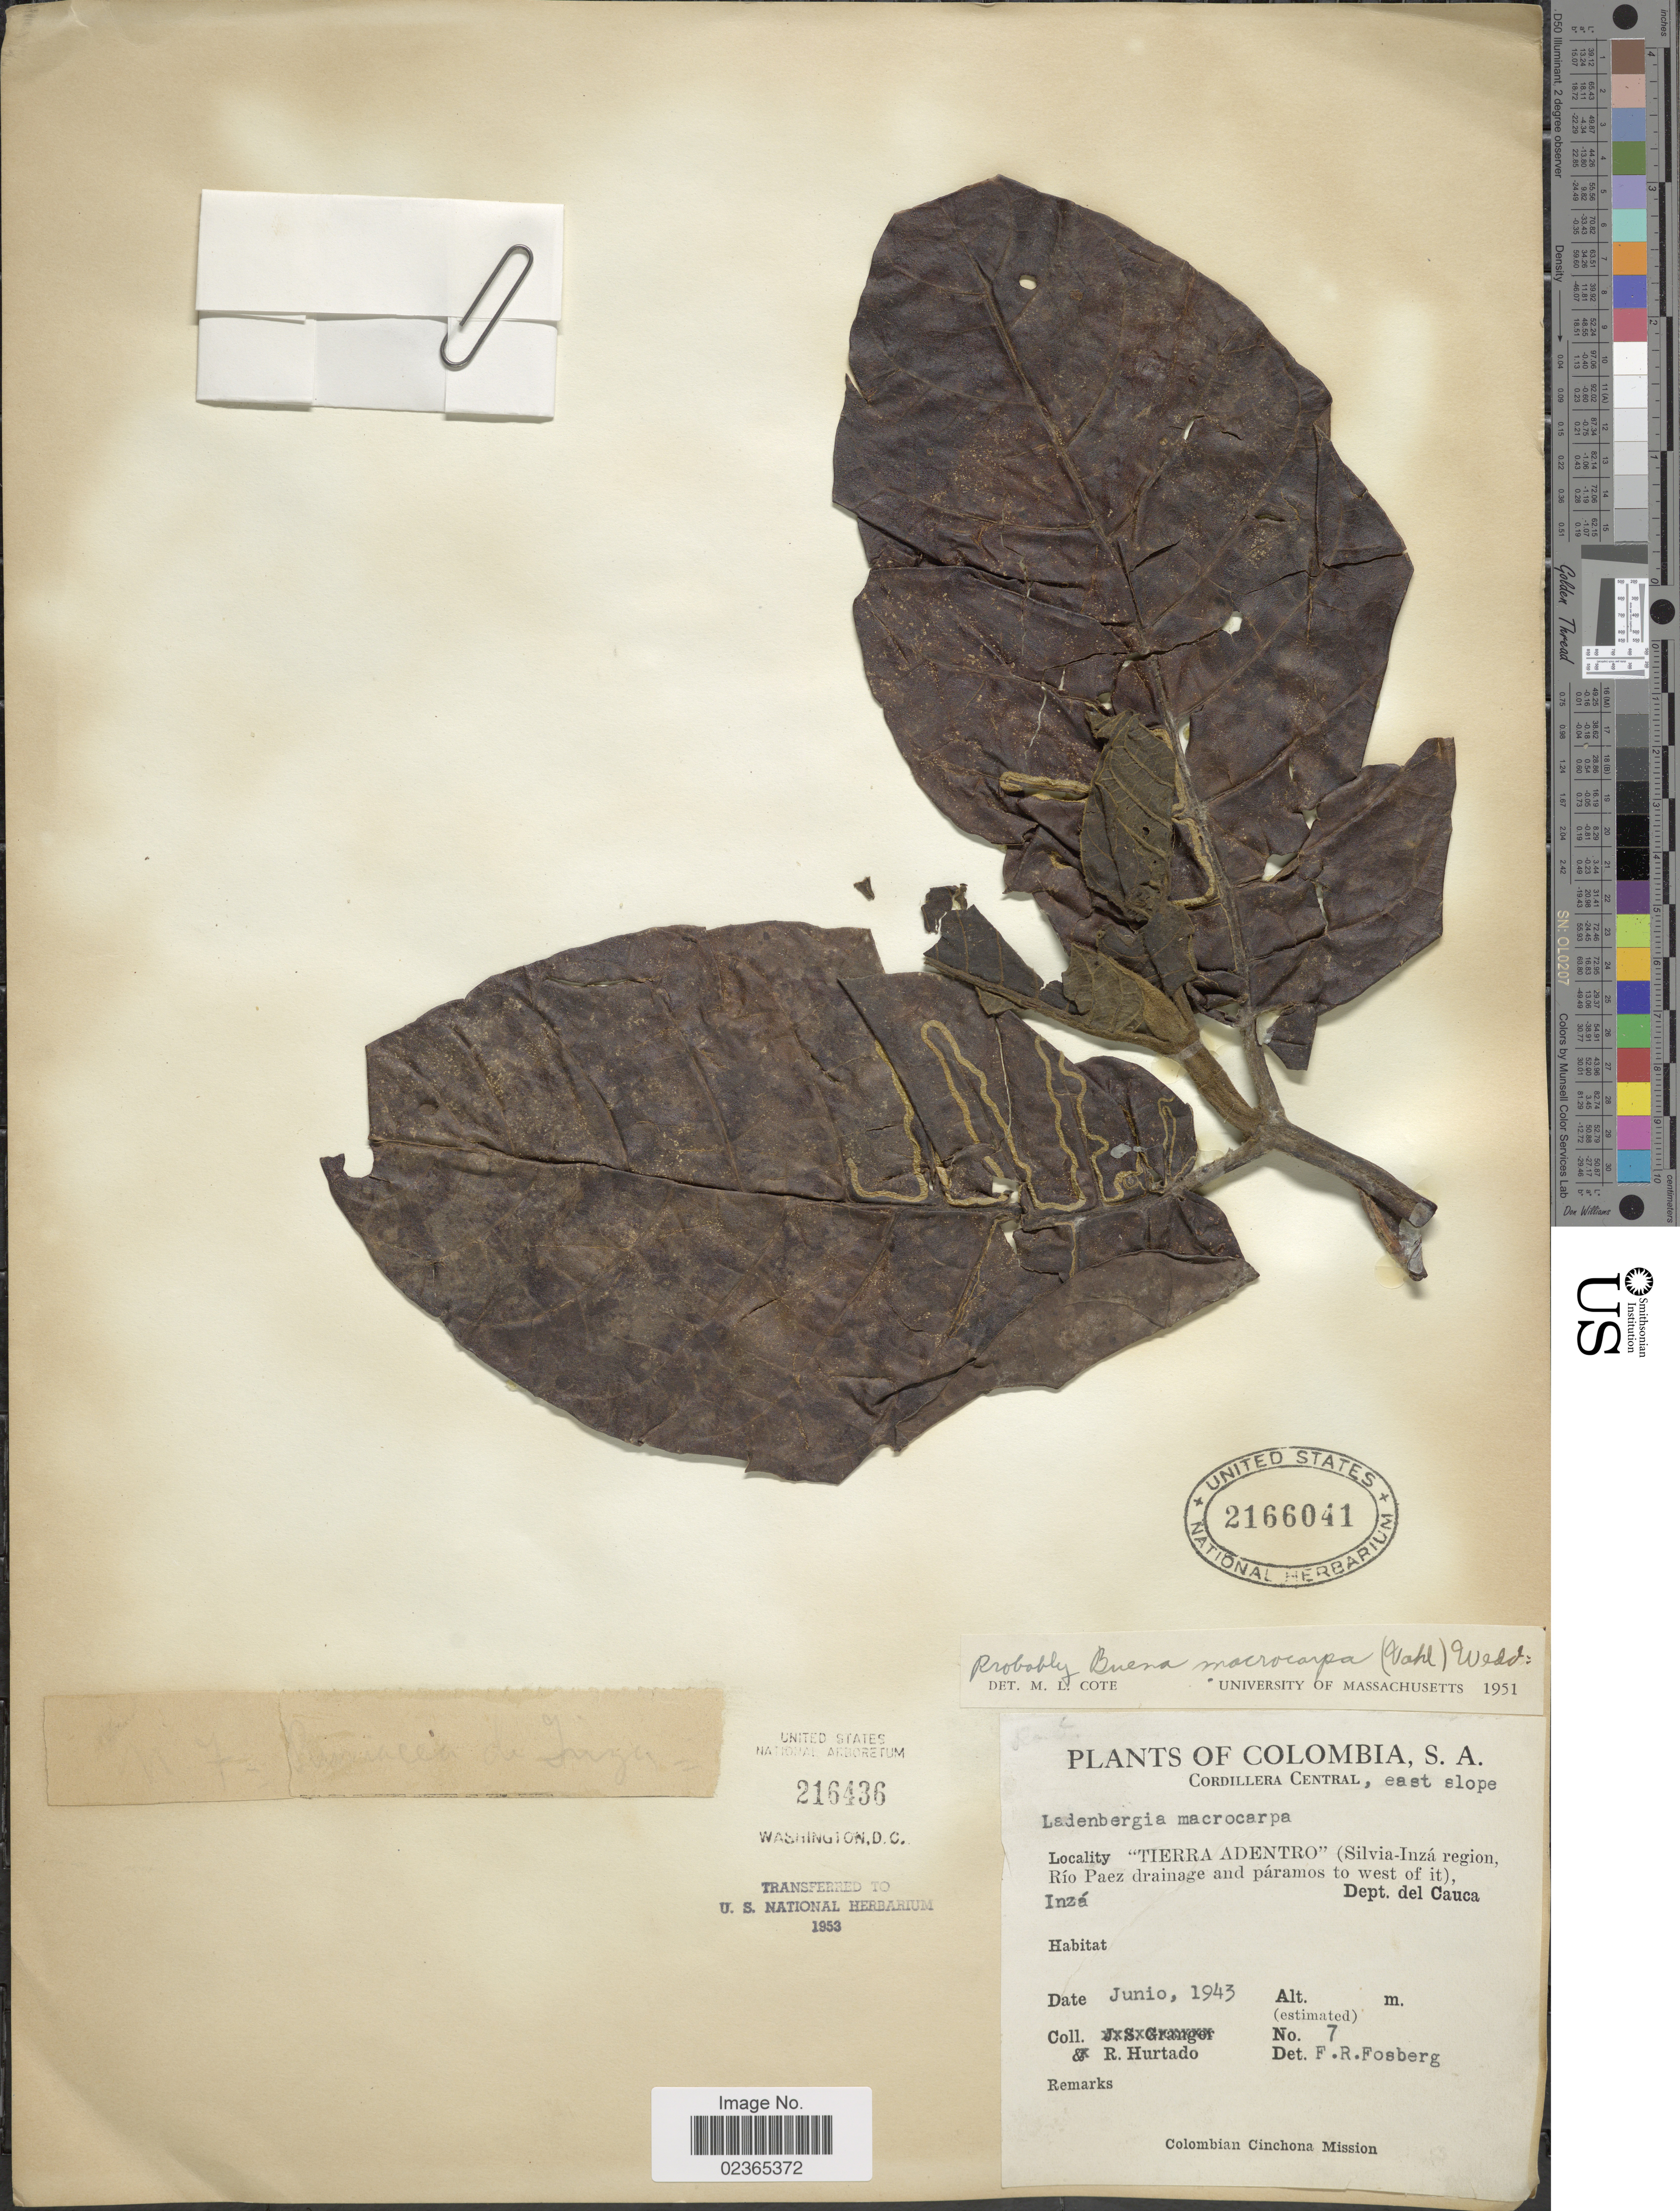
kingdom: Plantae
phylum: Tracheophyta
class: Magnoliopsida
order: Gentianales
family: Rubiaceae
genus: Ladenbergia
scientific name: Ladenbergia macrocarpa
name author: (Vahl) Klotzsch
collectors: R. Hurtado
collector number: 7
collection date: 1943-06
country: Colombia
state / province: Cauca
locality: Cordillera Central, East slope, "Tierra Adentro" (Silvia-Inza region, Rio Paez drainage and paramos to west of it), Inza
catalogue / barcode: US 2166041